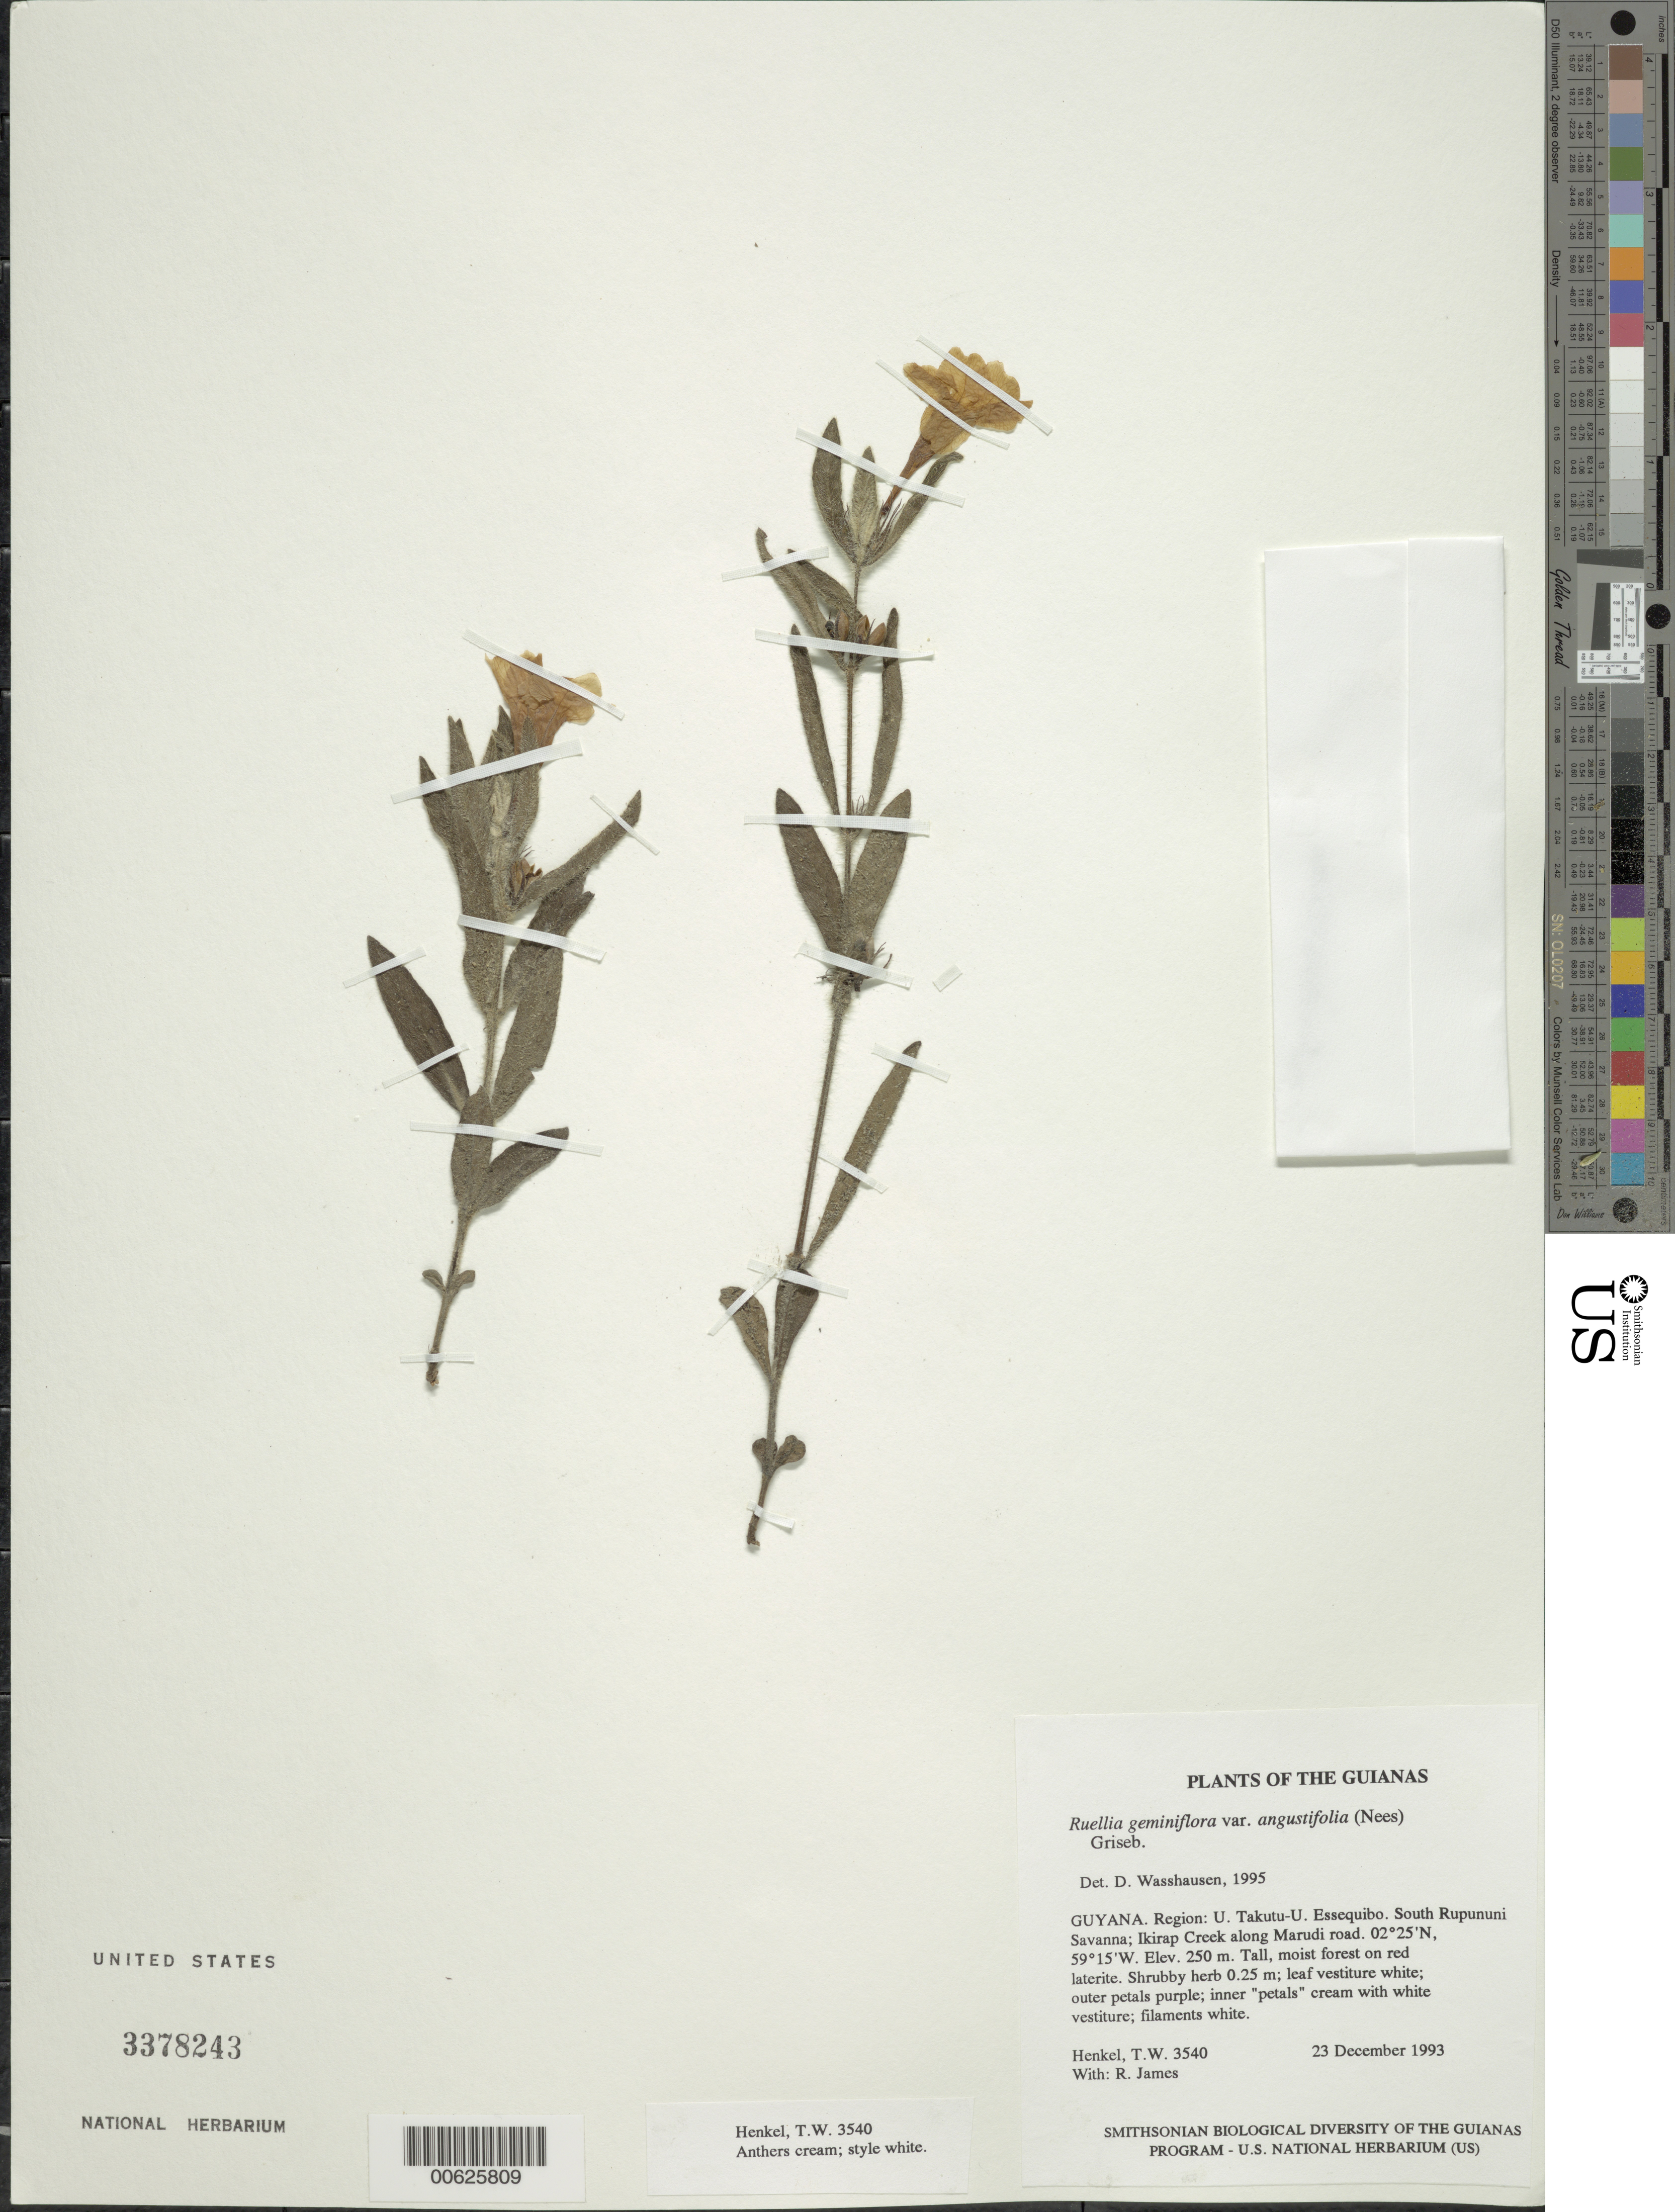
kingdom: Plantae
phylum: Tracheophyta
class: Magnoliopsida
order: Lamiales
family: Acanthaceae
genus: Ruellia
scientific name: Ruellia geminiflora var. angustifolia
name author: (Nees) Griseb.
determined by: Wasshausen, Dieter C., (BOT), Smithsonian Institution - National Museum of Natural History (UNITED STATES)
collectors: T. Henkel & R. James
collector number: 3540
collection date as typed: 23 December 1993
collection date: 1993-12-23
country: Guyana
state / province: U. Takutu-U. Essequibo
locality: South Rupununi Savanna; Ikirap Creek along Marudi road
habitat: Tall, moist forest on red laterite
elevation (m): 250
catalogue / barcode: US 3378243